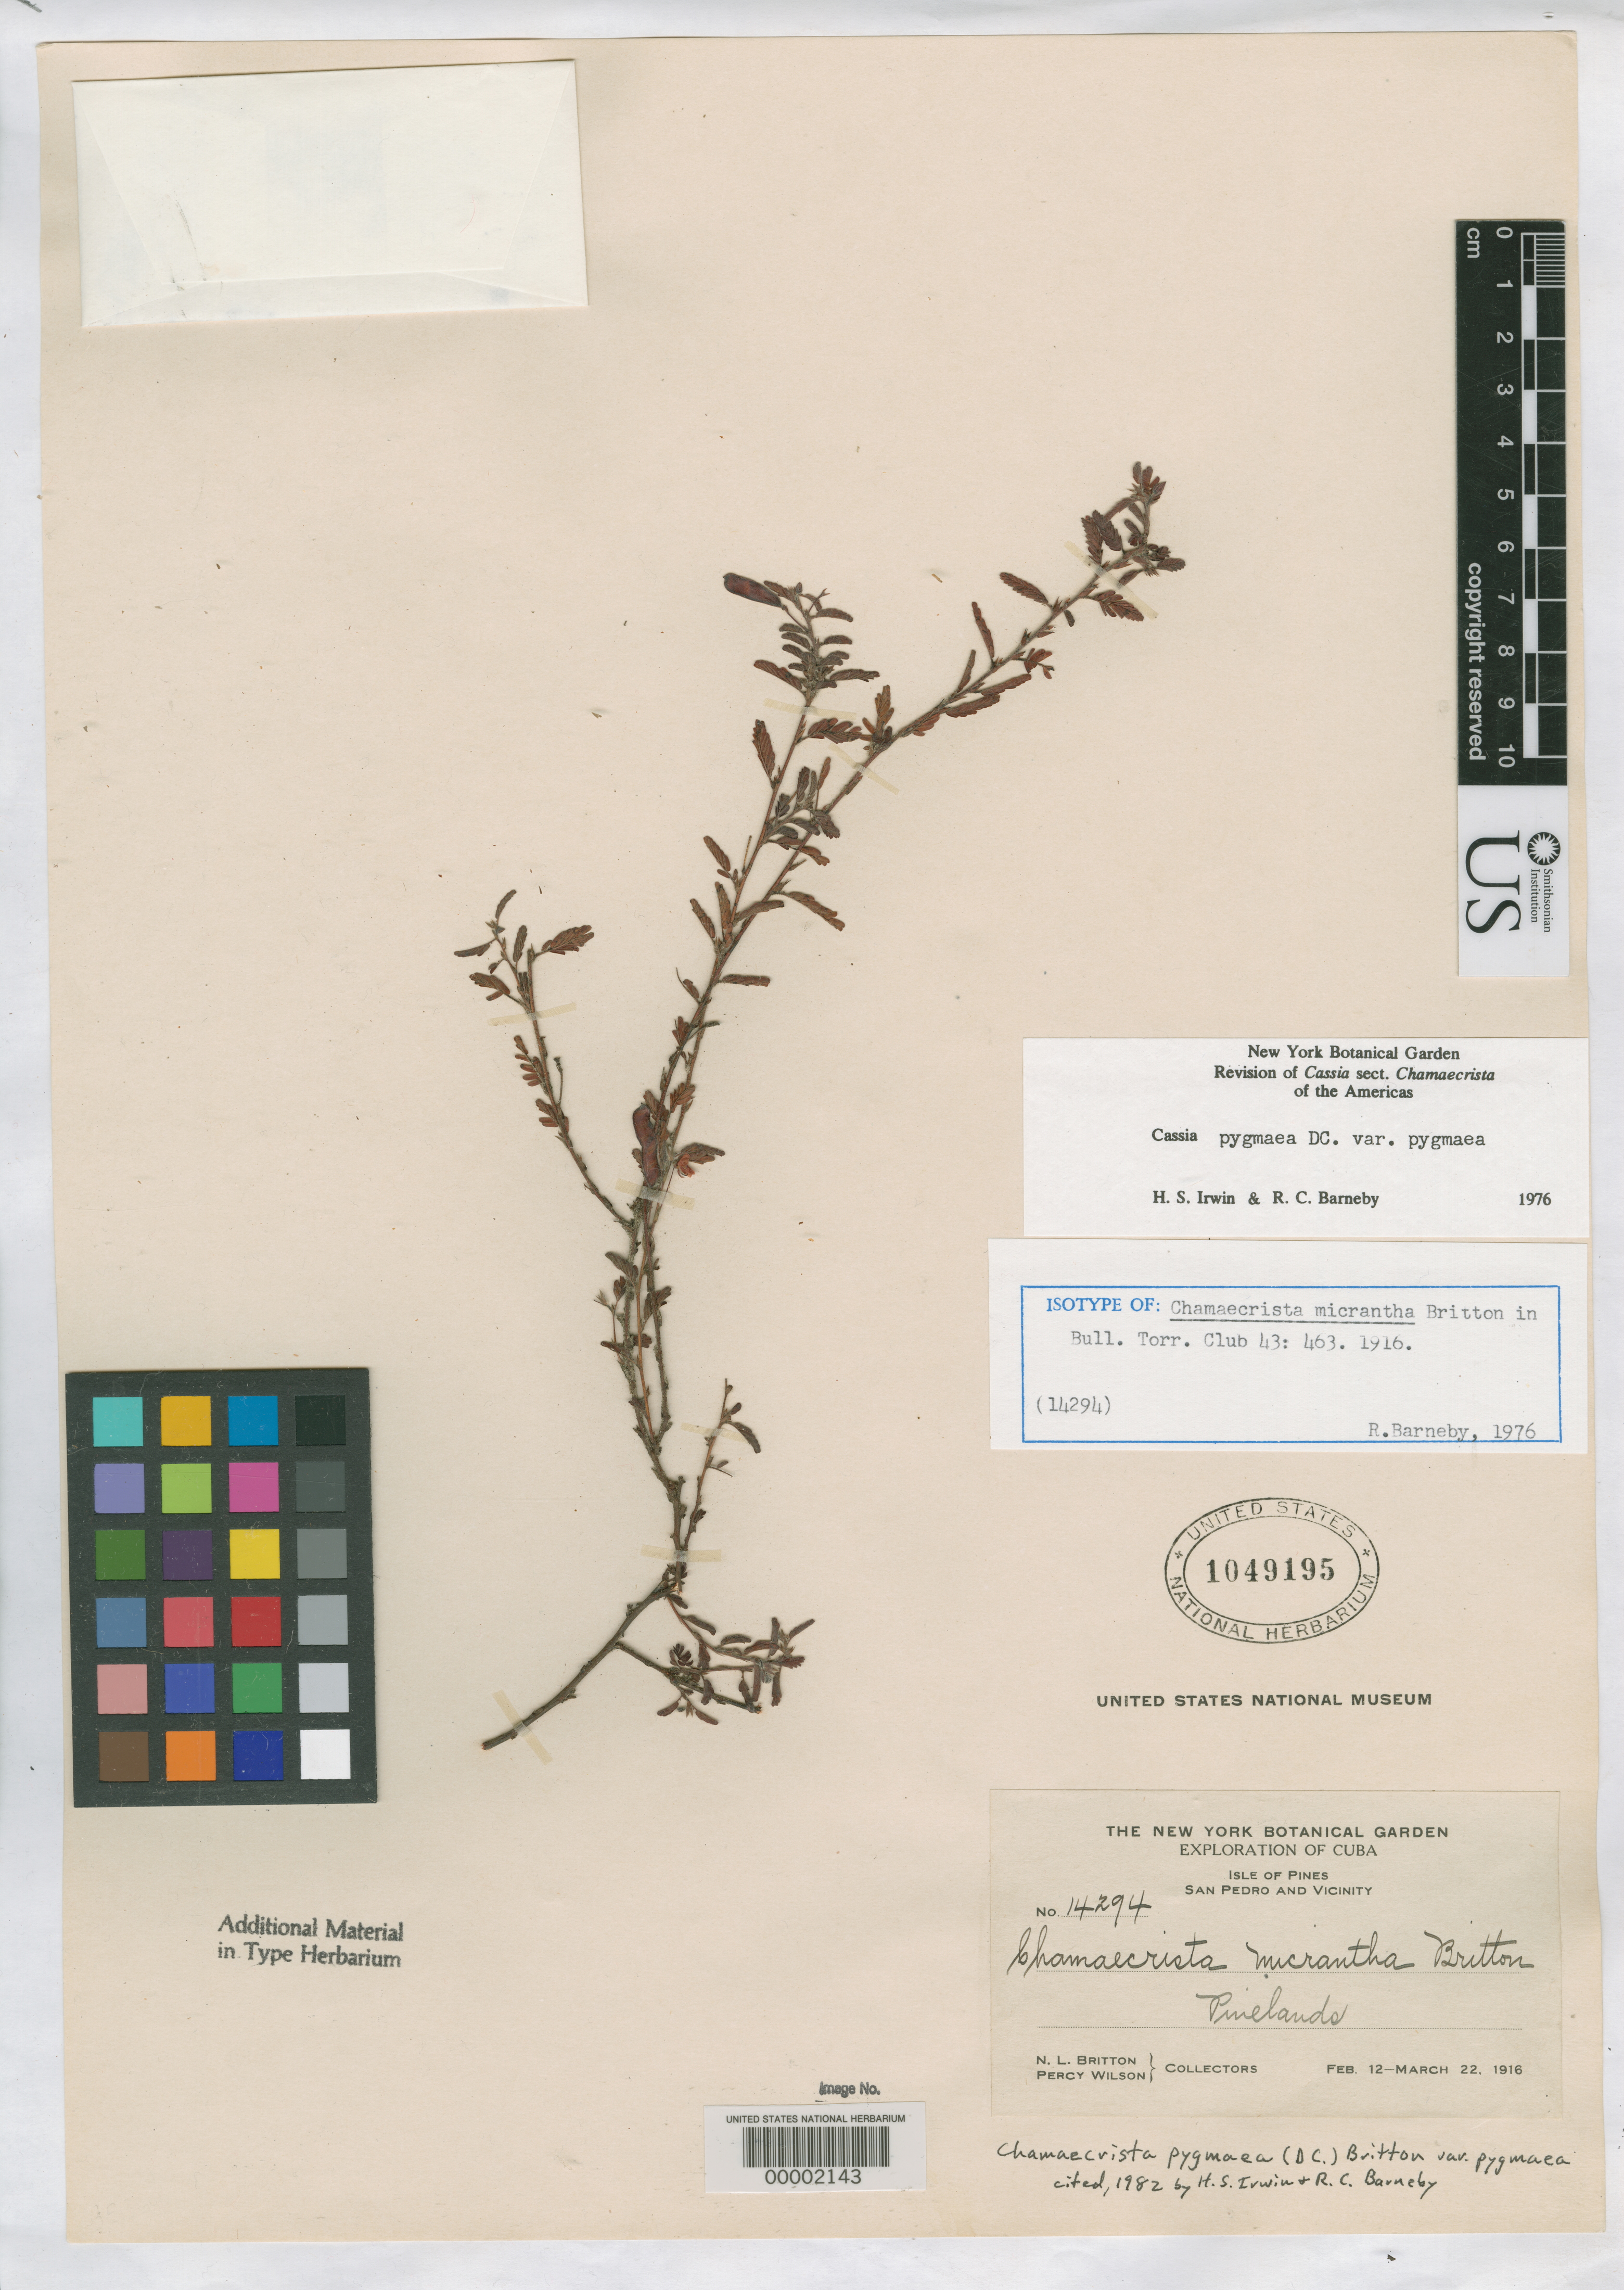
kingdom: Plantae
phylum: Tracheophyta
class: Magnoliopsida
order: Fabales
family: Fabaceae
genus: Chamaecrista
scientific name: Chamaecrista micrantha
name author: Britton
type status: Isotype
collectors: N. Britton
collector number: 14294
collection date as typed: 12 Feb 1916 to 22 Mar 1916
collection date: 1916-02-12/1916-03-22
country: Cuba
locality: Isle of Pines, San Pedro and vicinity. Pinelands.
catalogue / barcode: US 1049195